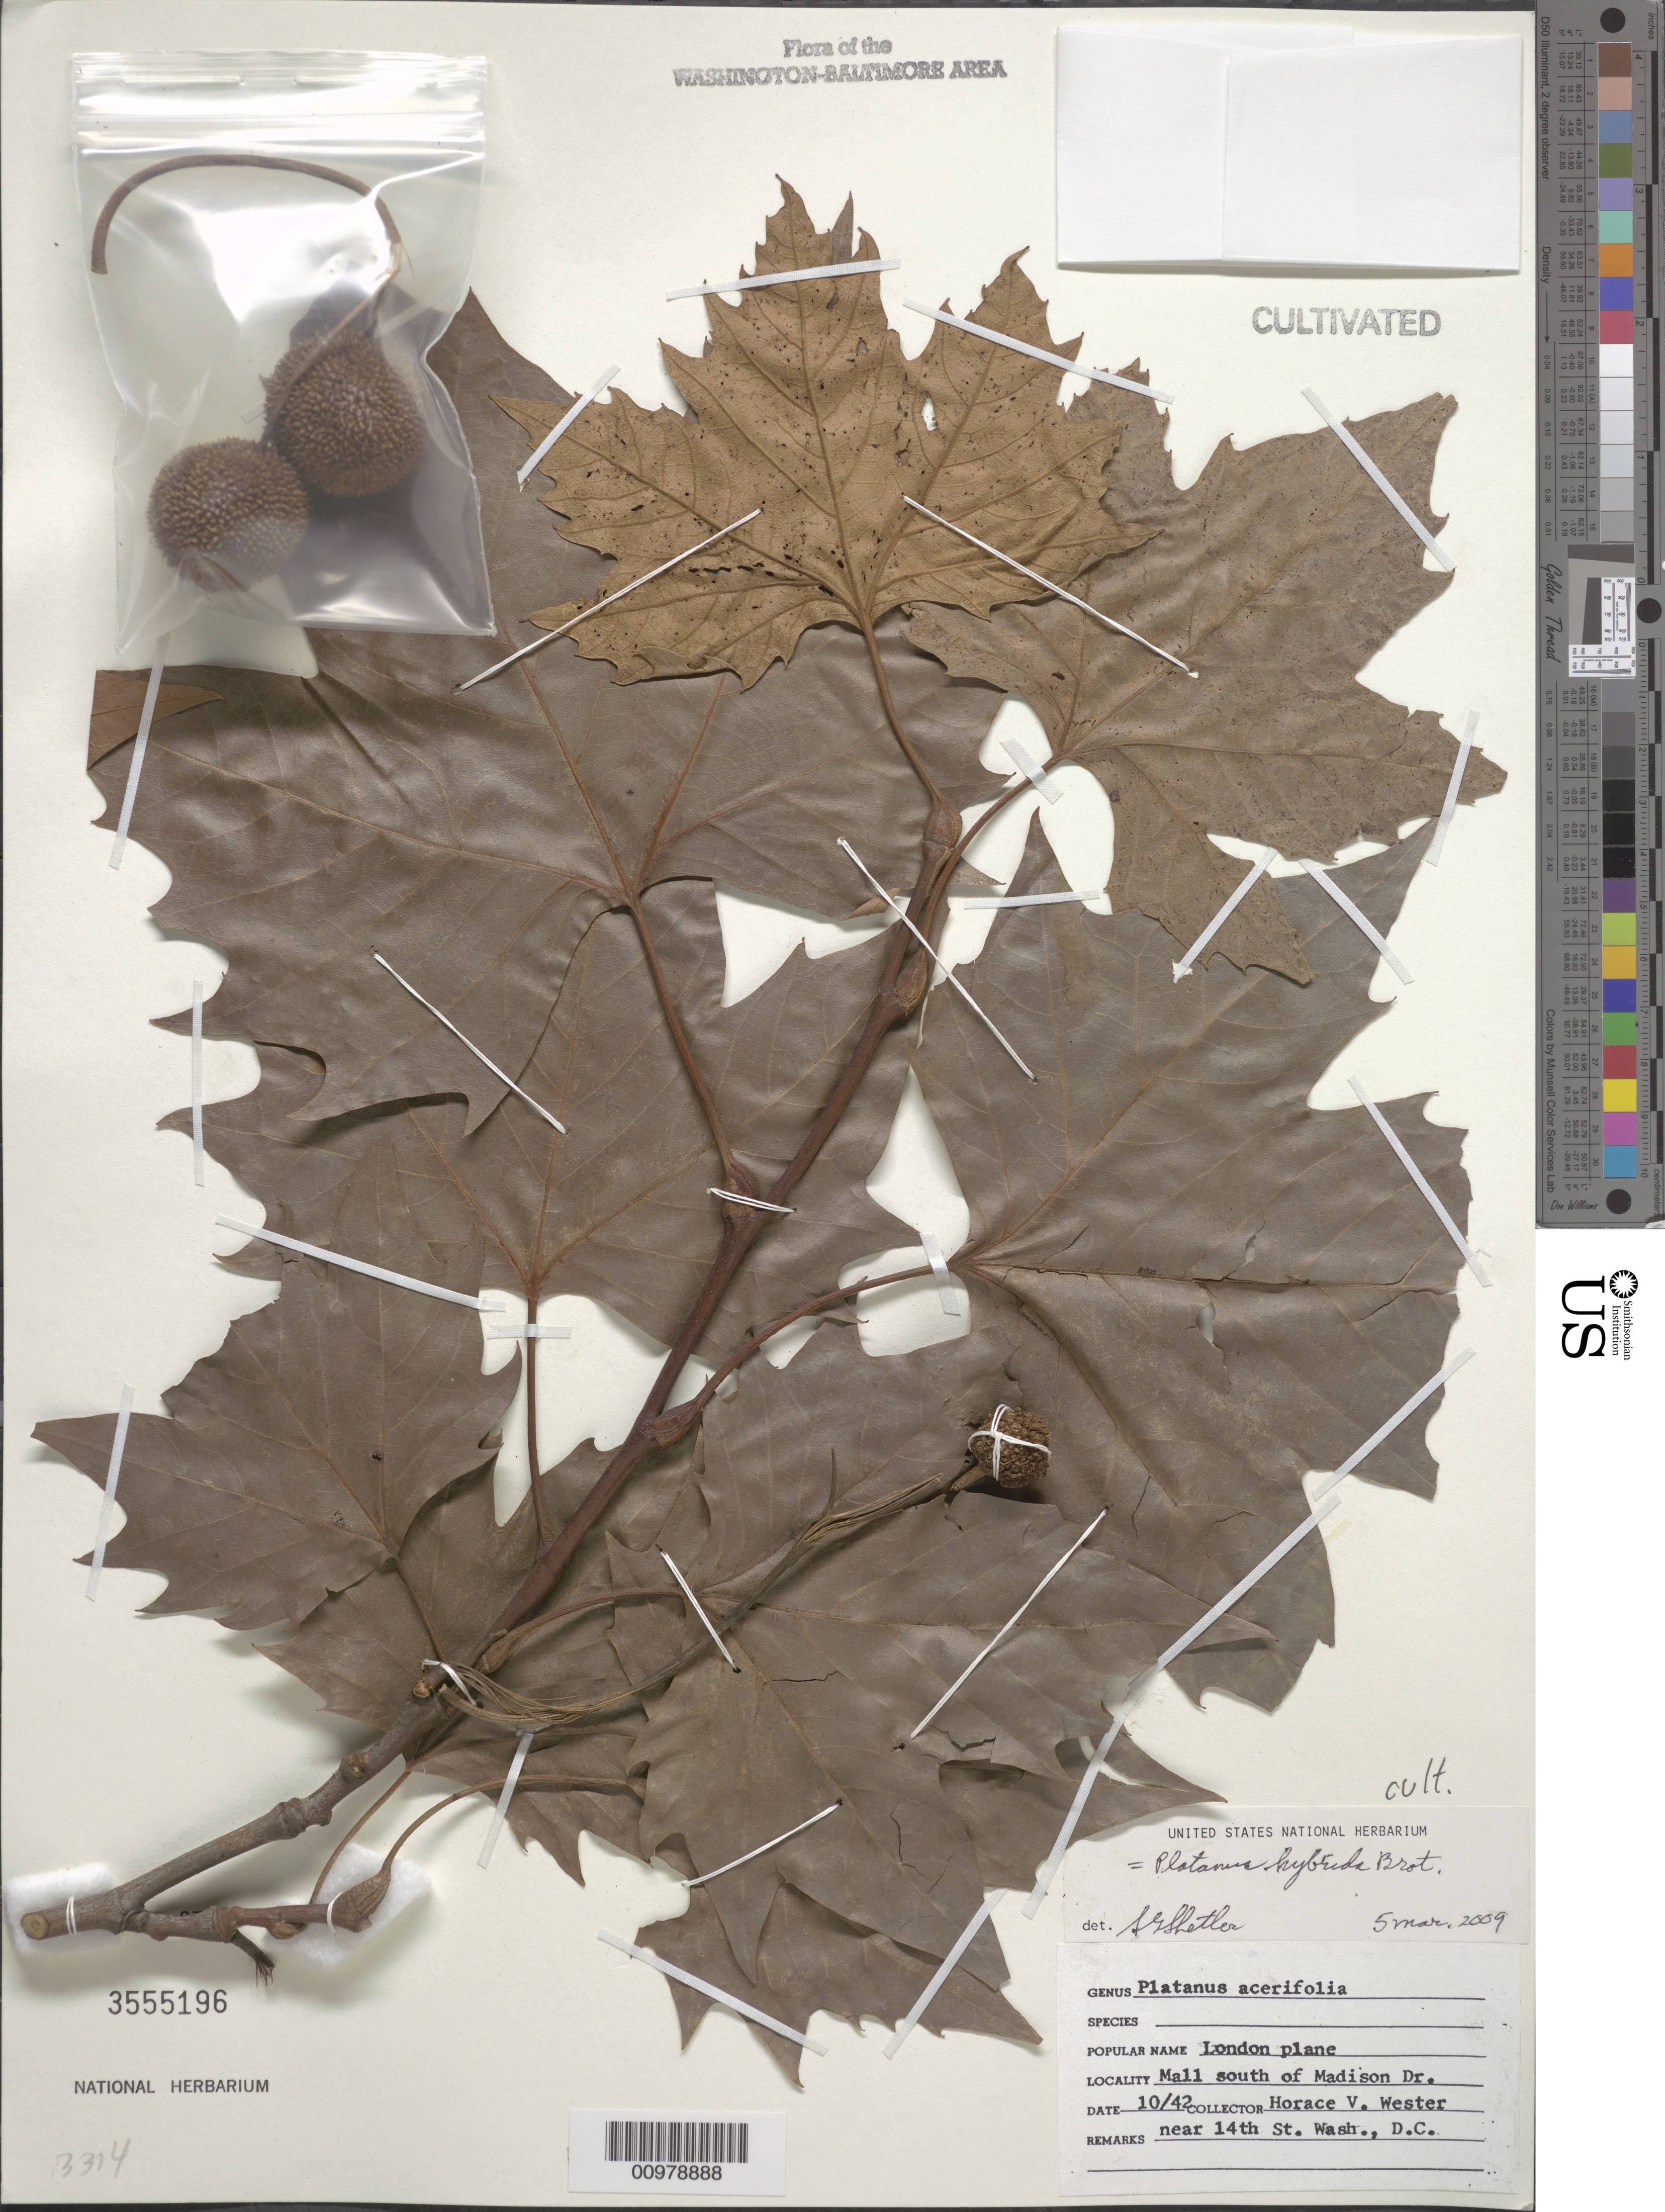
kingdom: Plantae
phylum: Tracheophyta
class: Magnoliopsida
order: Proteales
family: Platanaceae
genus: Platanus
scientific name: Platanus hybrida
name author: Brot.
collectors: H. Wester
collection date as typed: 10/42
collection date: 1942-10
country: United States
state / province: District of Columbia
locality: Mall, south of Madison Dr., near 14th St.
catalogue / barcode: US 3555196